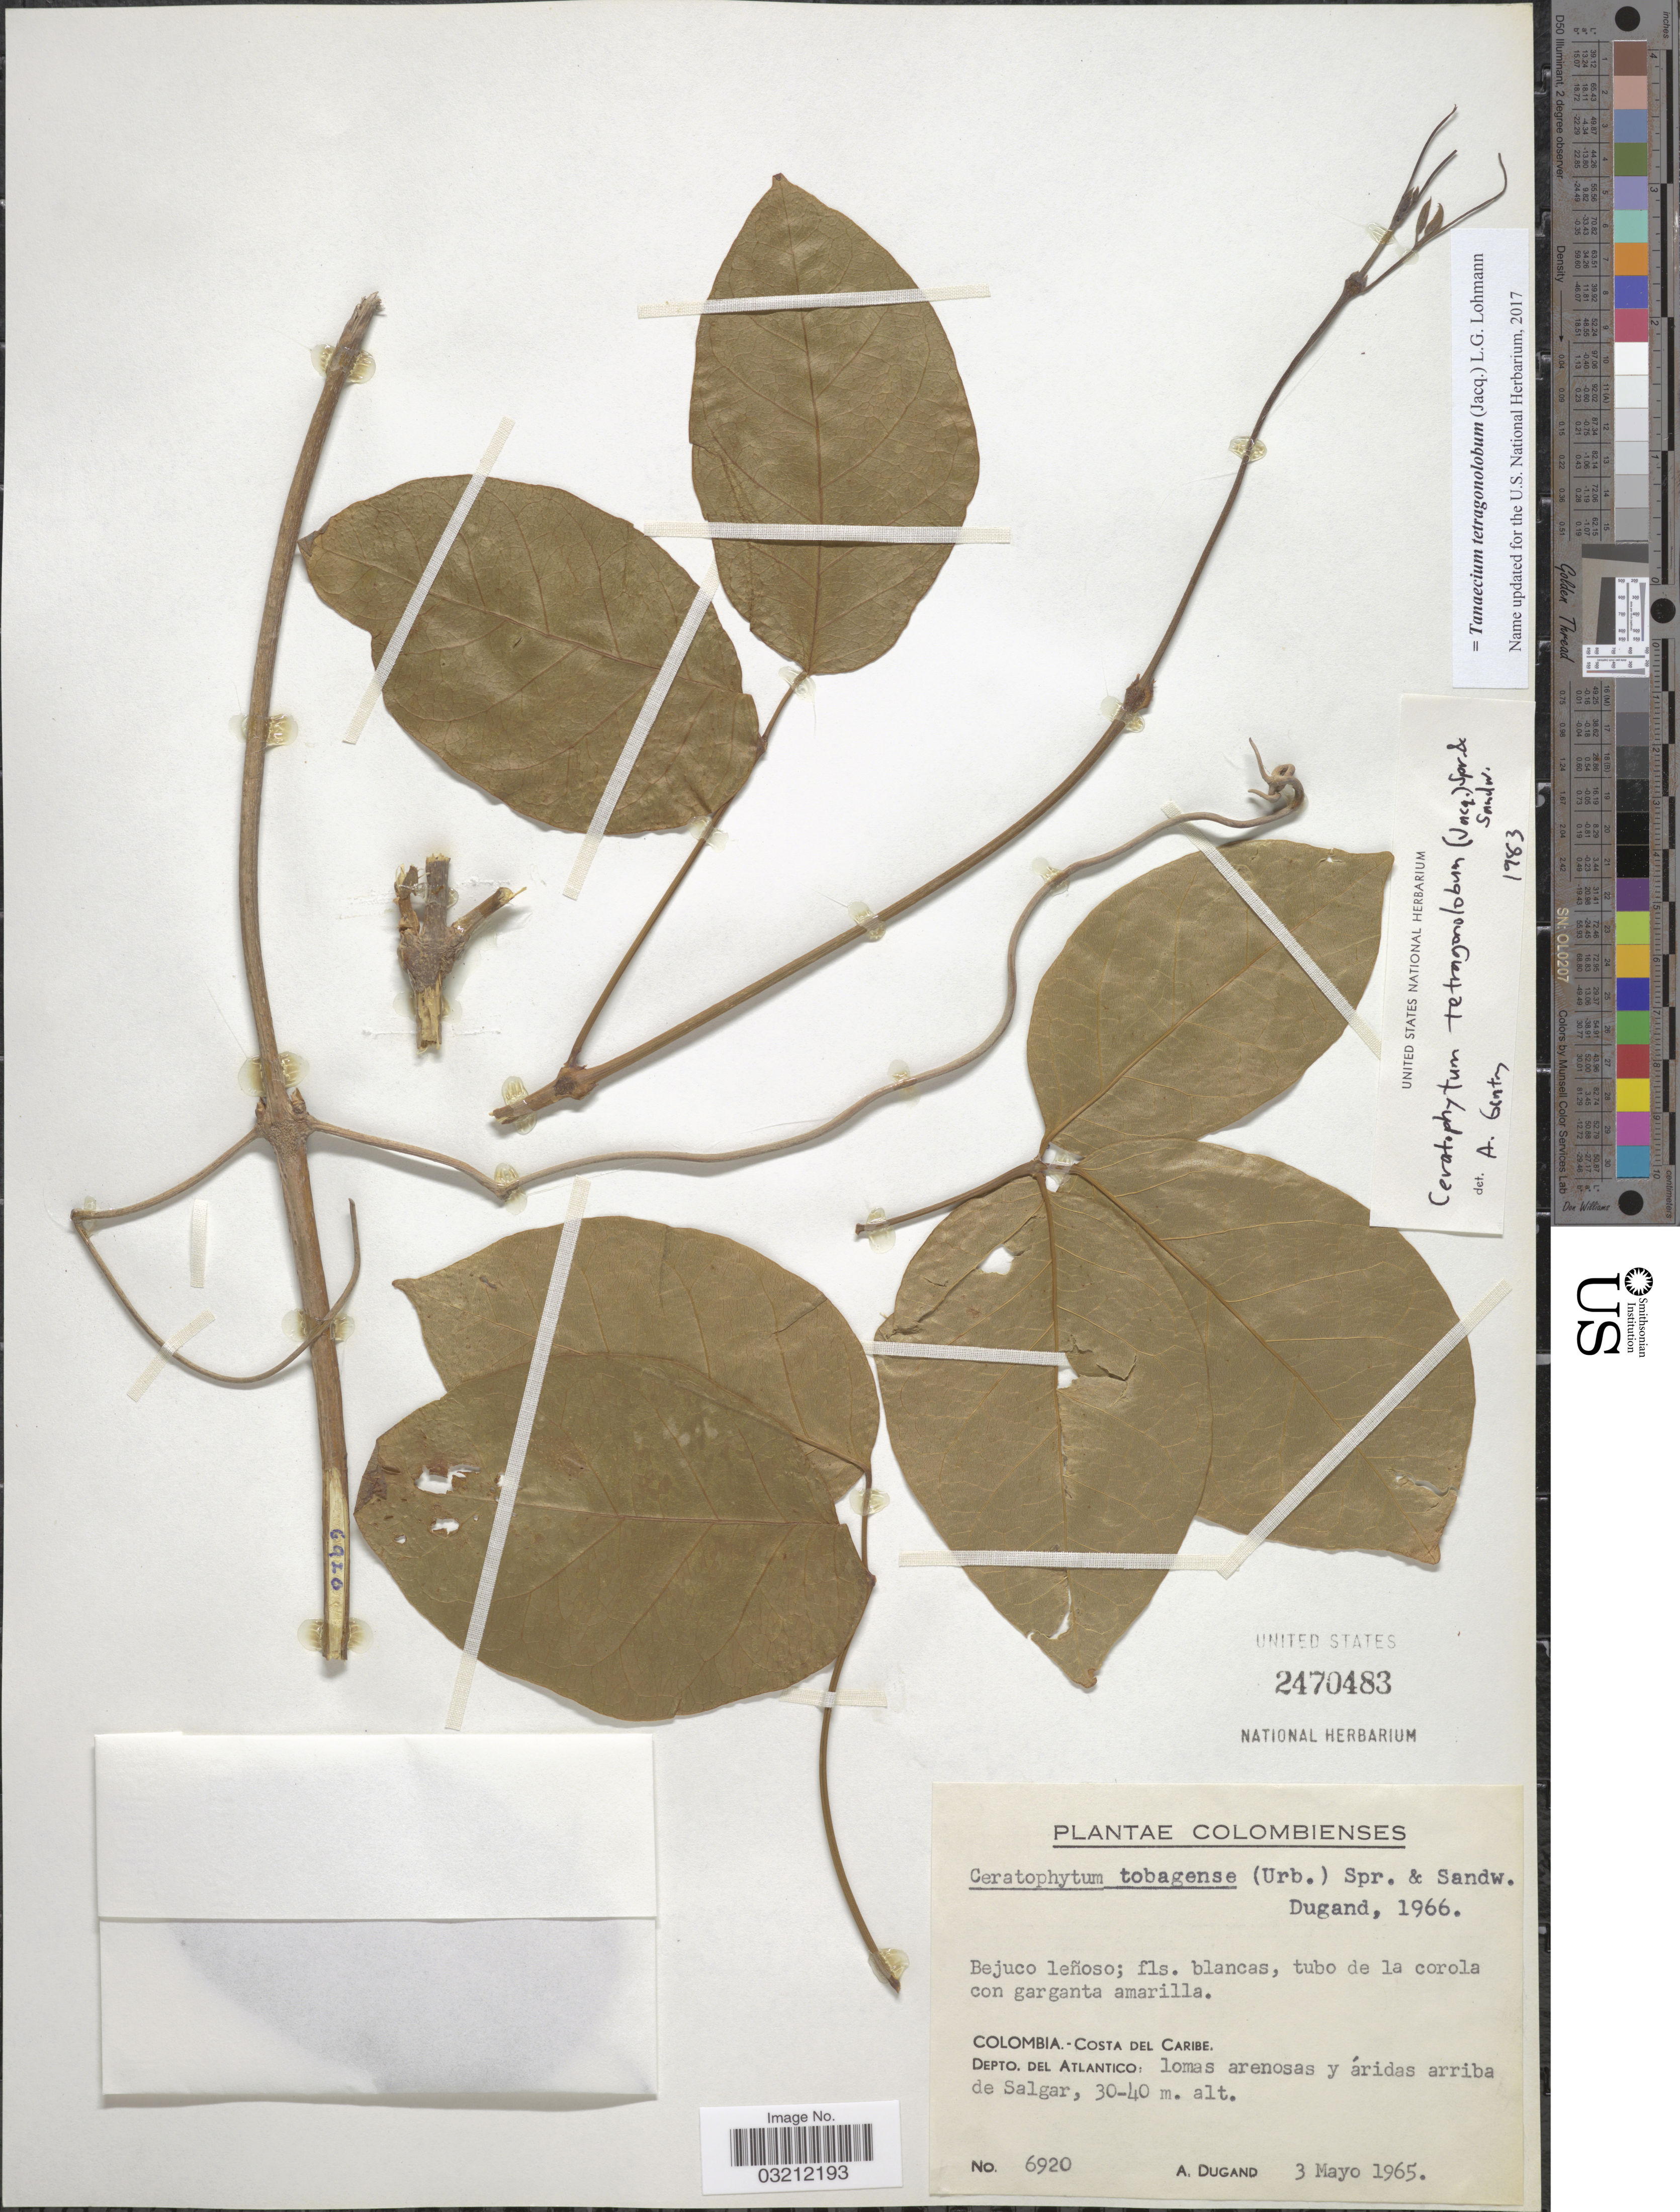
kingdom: Plantae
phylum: Tracheophyta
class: Magnoliopsida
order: Lamiales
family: Bignoniaceae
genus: Tanaecium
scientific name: Tanaecium tetragonolobum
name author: (Jacq.) L.G. Lohmann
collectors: A. Dugand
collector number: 6920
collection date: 1965-05-03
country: Colombia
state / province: Atlántico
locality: Costa del Caribe. Depto. del Atlantico: lomas arenosas y áridas arriba de Salgar.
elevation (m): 30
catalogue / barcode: US 2470483